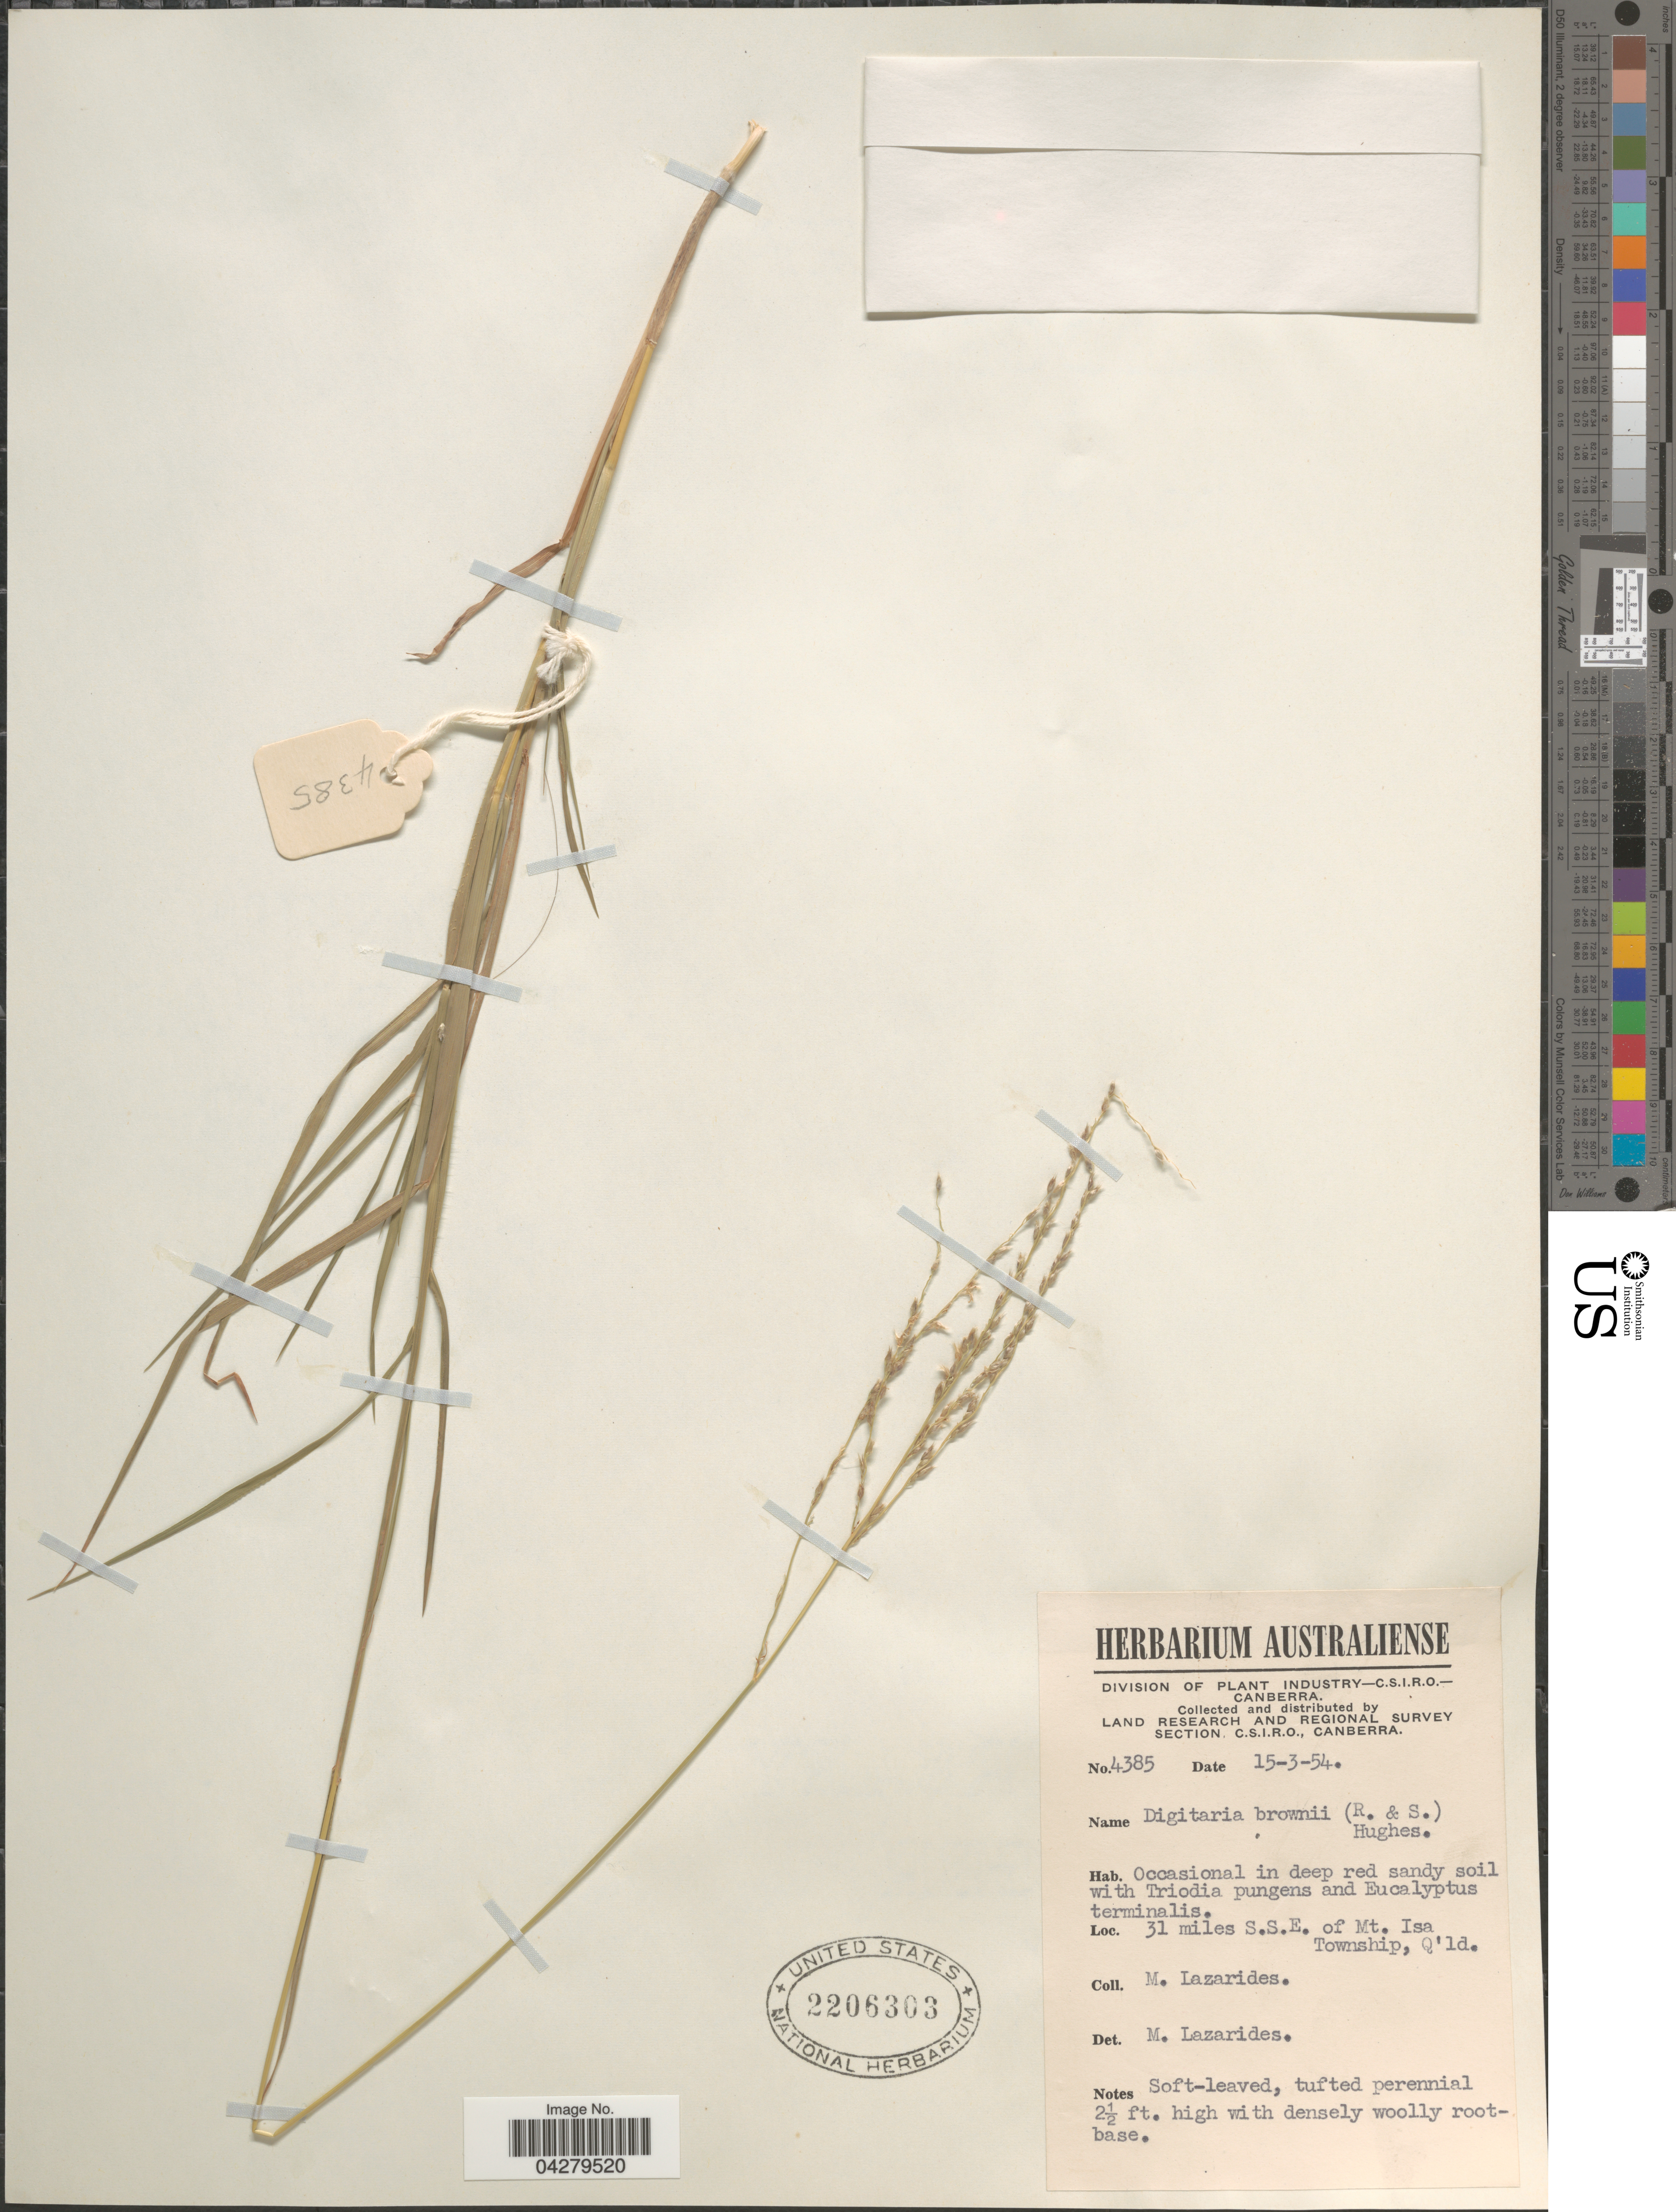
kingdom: Plantae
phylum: Tracheophyta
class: Liliopsida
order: Poales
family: Poaceae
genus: Digitaria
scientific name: Digitaria brownii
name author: (Roem. & Schult.) Hughes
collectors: M. Lazarides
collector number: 4385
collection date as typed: Transcribed d/m/y: 15/3/54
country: Australia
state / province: Queensland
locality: Land Research and Regional Survey Section, C.S.I.R.O. 31 miles S.S.E. of Mt. Isa Township.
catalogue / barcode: US 2206303